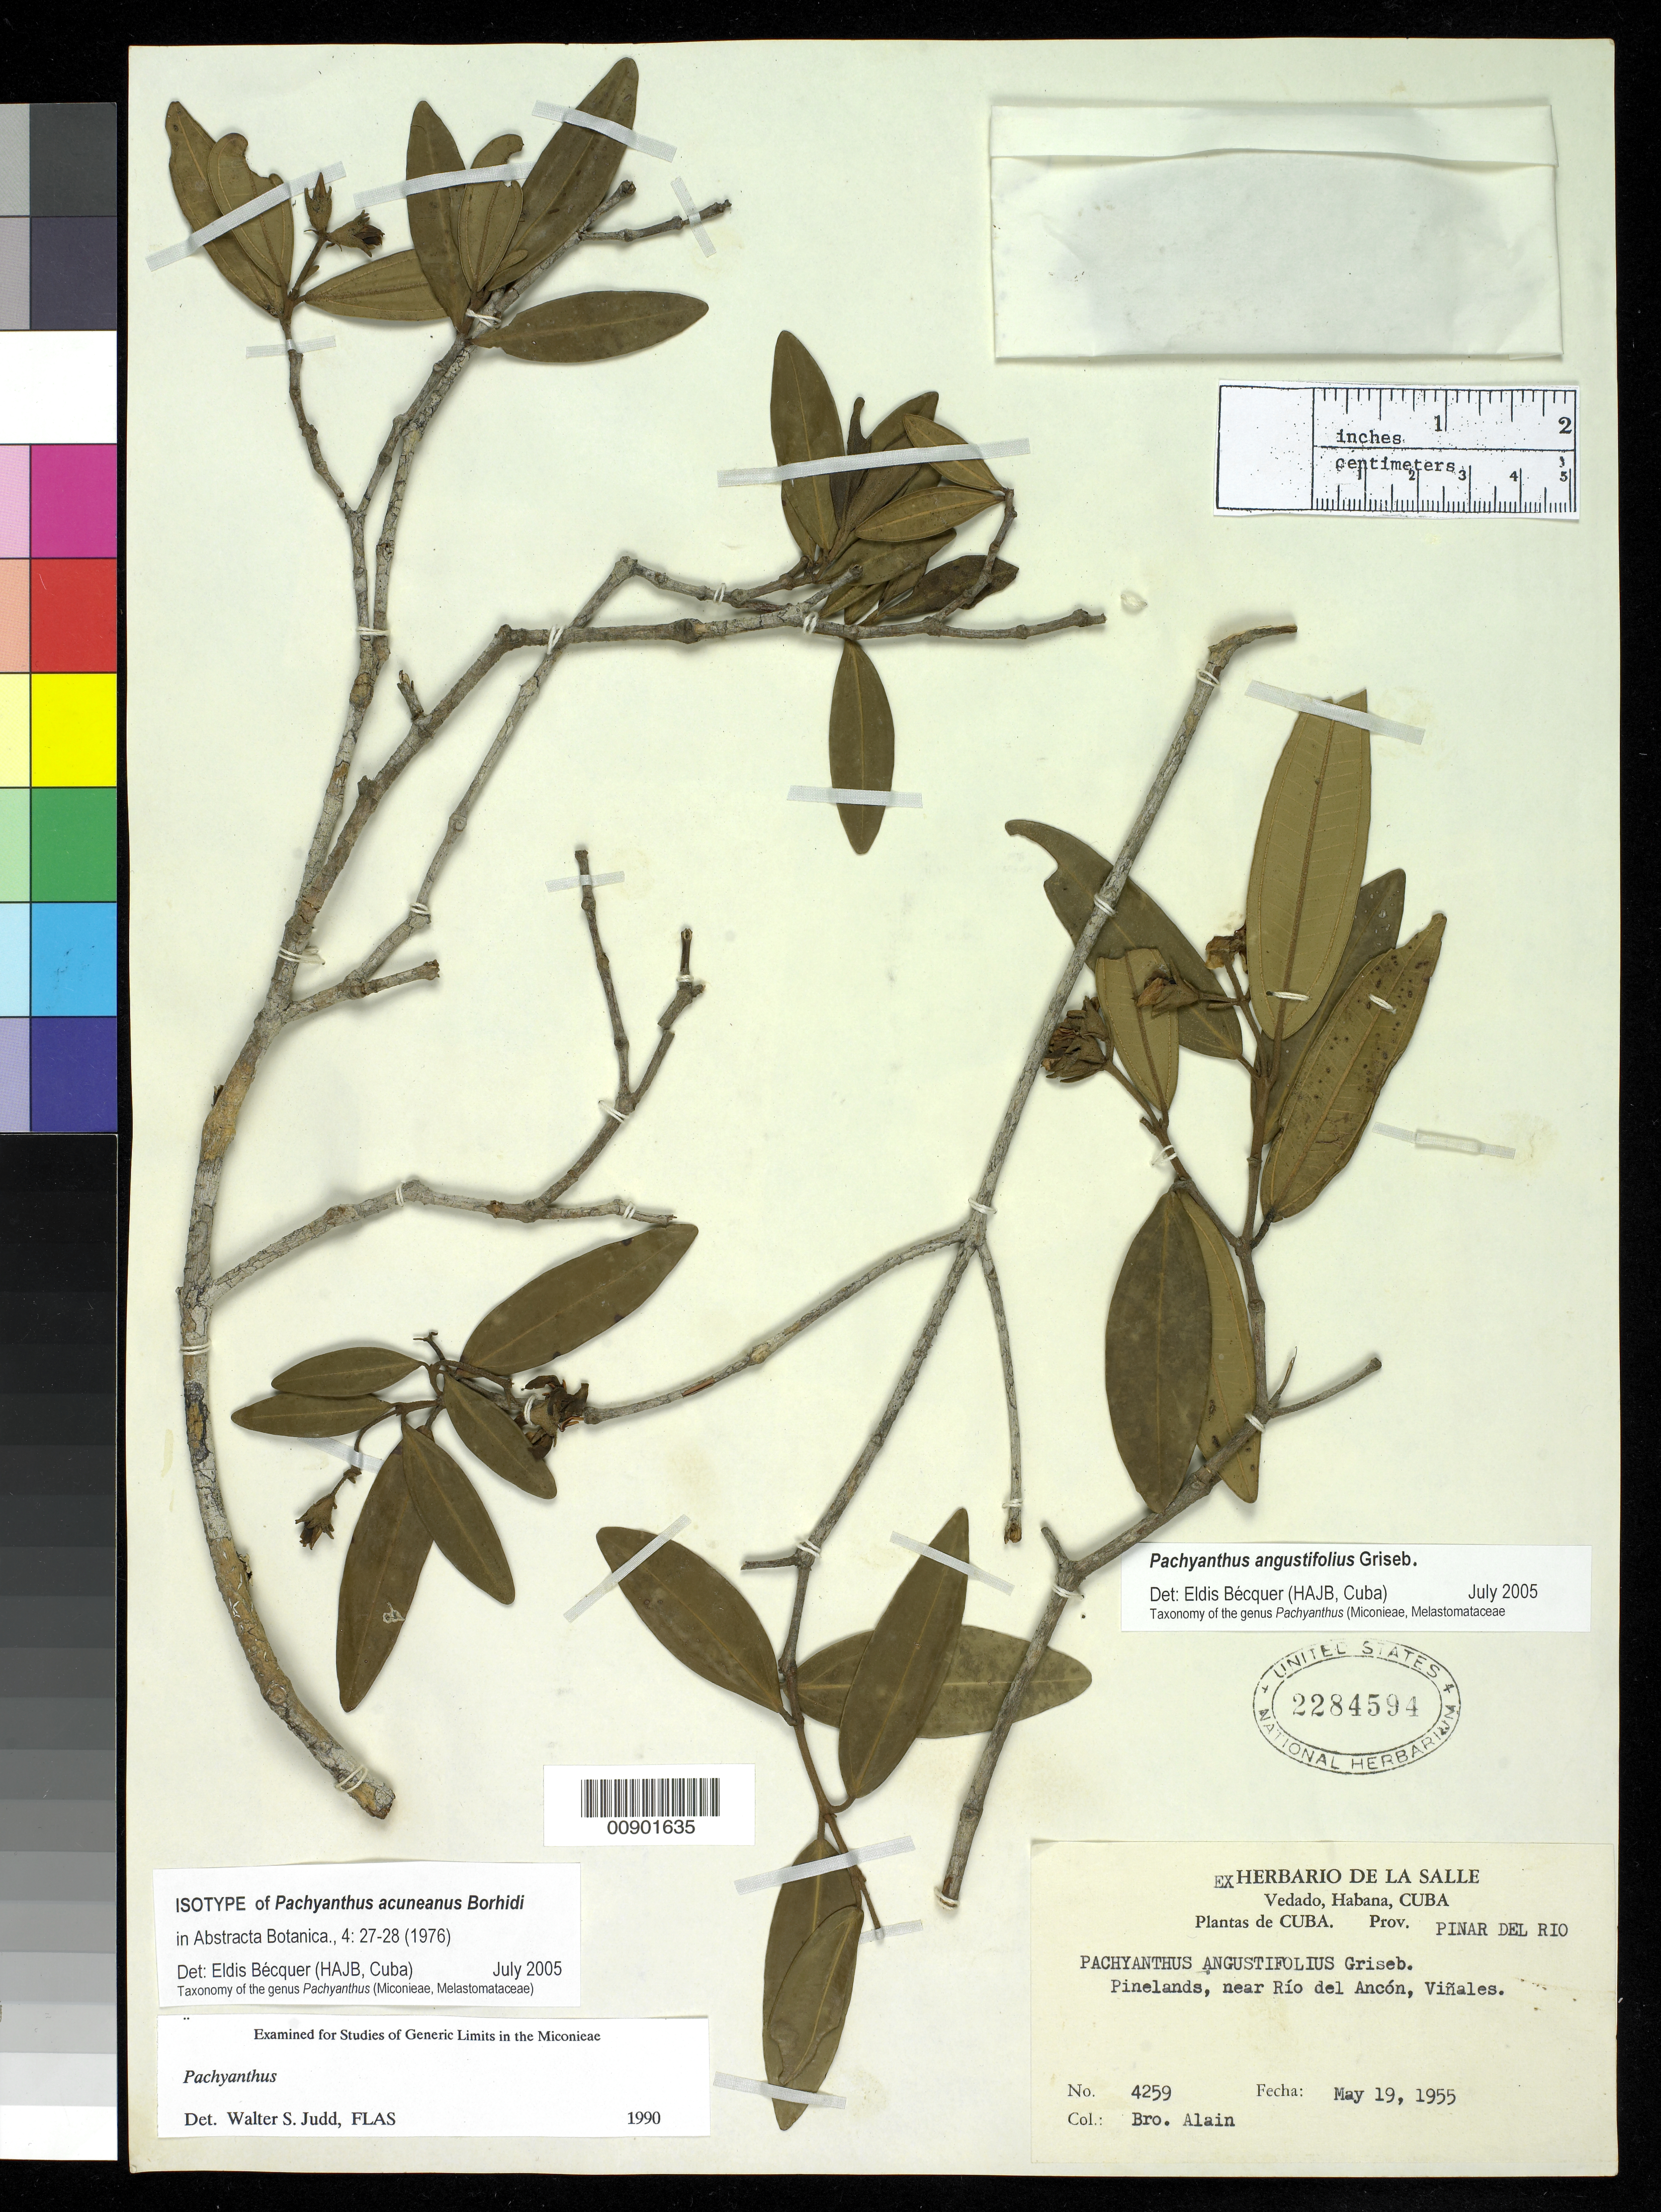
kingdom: Plantae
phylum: Tracheophyta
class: Magnoliopsida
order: Myrtales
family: Melastomataceae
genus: Pachyanthus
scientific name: Pachyanthus acunaeanus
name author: Borhidi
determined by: Bécquer Granados, E. R., (HAJB)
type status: Isotype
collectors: A. H. Liogier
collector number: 4259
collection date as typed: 19 May 1955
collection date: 1955-05-19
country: Cuba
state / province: Pinar del Río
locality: Prov. Pinar del Rio, Pinelands, near Río del Ancón, Viñales.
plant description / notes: Original spelling is "acunaeanus"; spelled "acuneanus" on annotation label by Bécquer.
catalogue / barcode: US 2284594